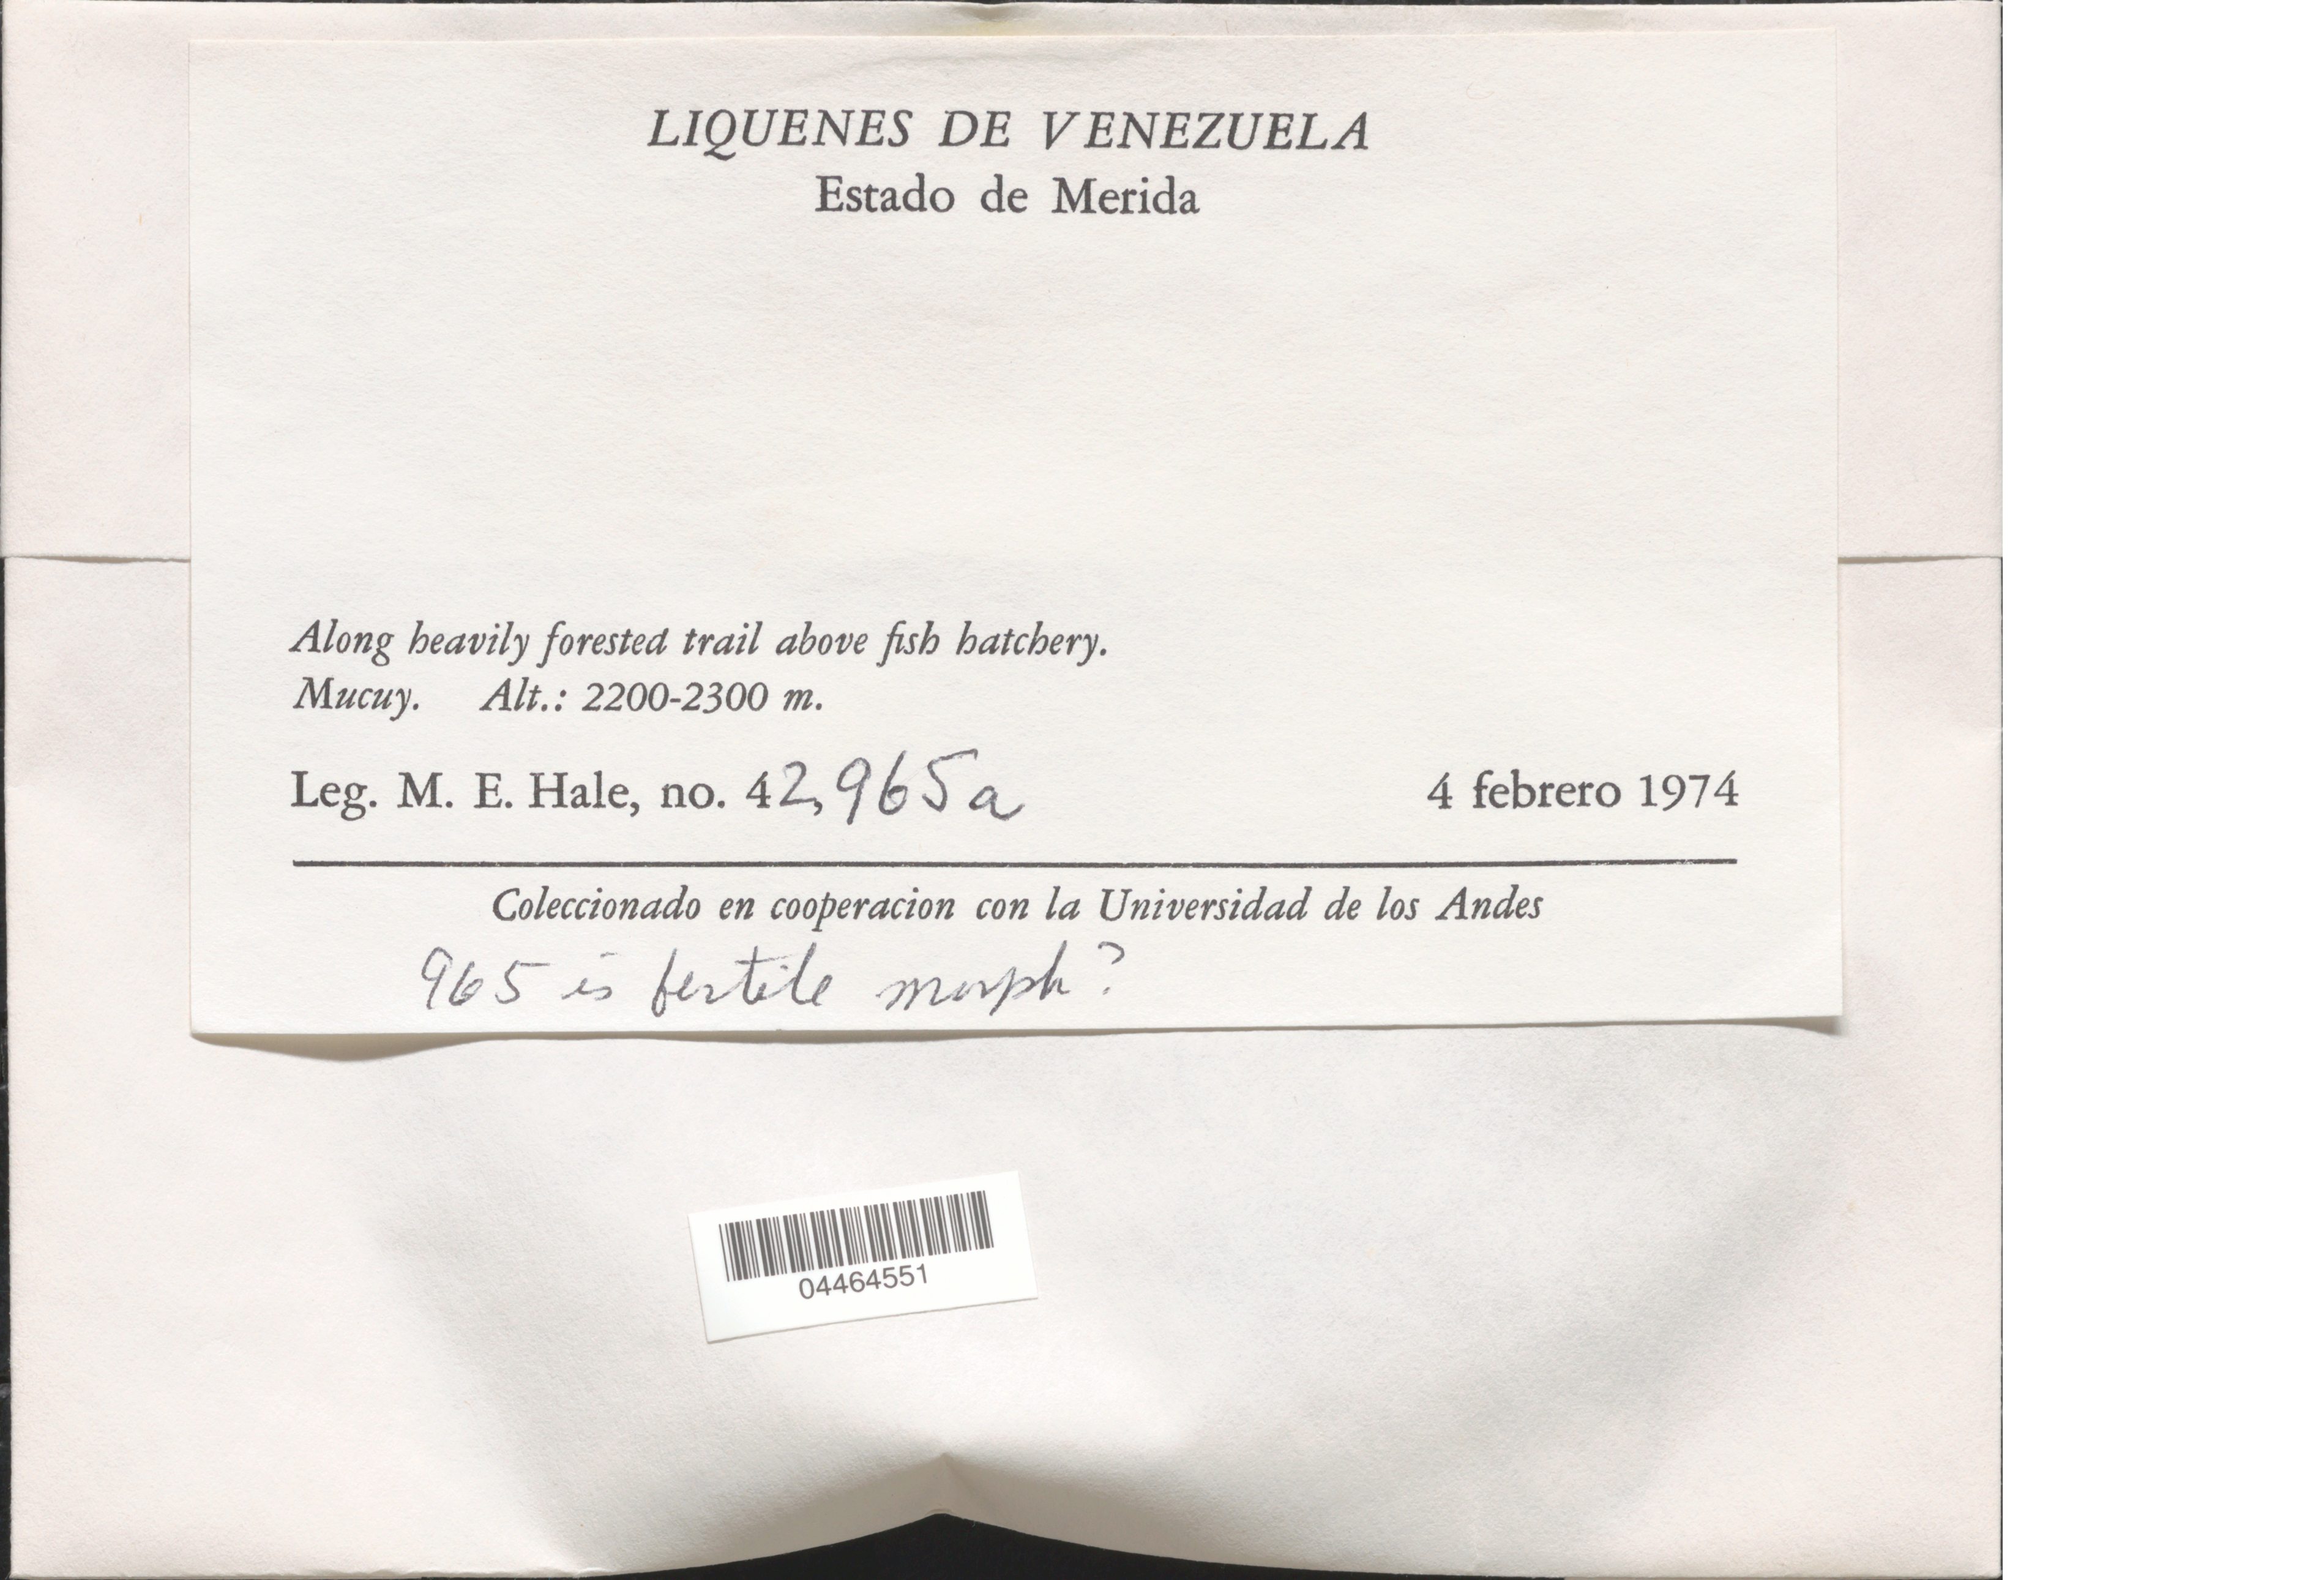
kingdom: Fungi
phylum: Ascomycota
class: Lecanoromycetes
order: Lecanorales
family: Parmeliaceae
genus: Usnea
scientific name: Usnea sp.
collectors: M. Hale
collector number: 42965a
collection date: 1974-02-04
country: Venezuela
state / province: Merida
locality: Mucuy.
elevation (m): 2200